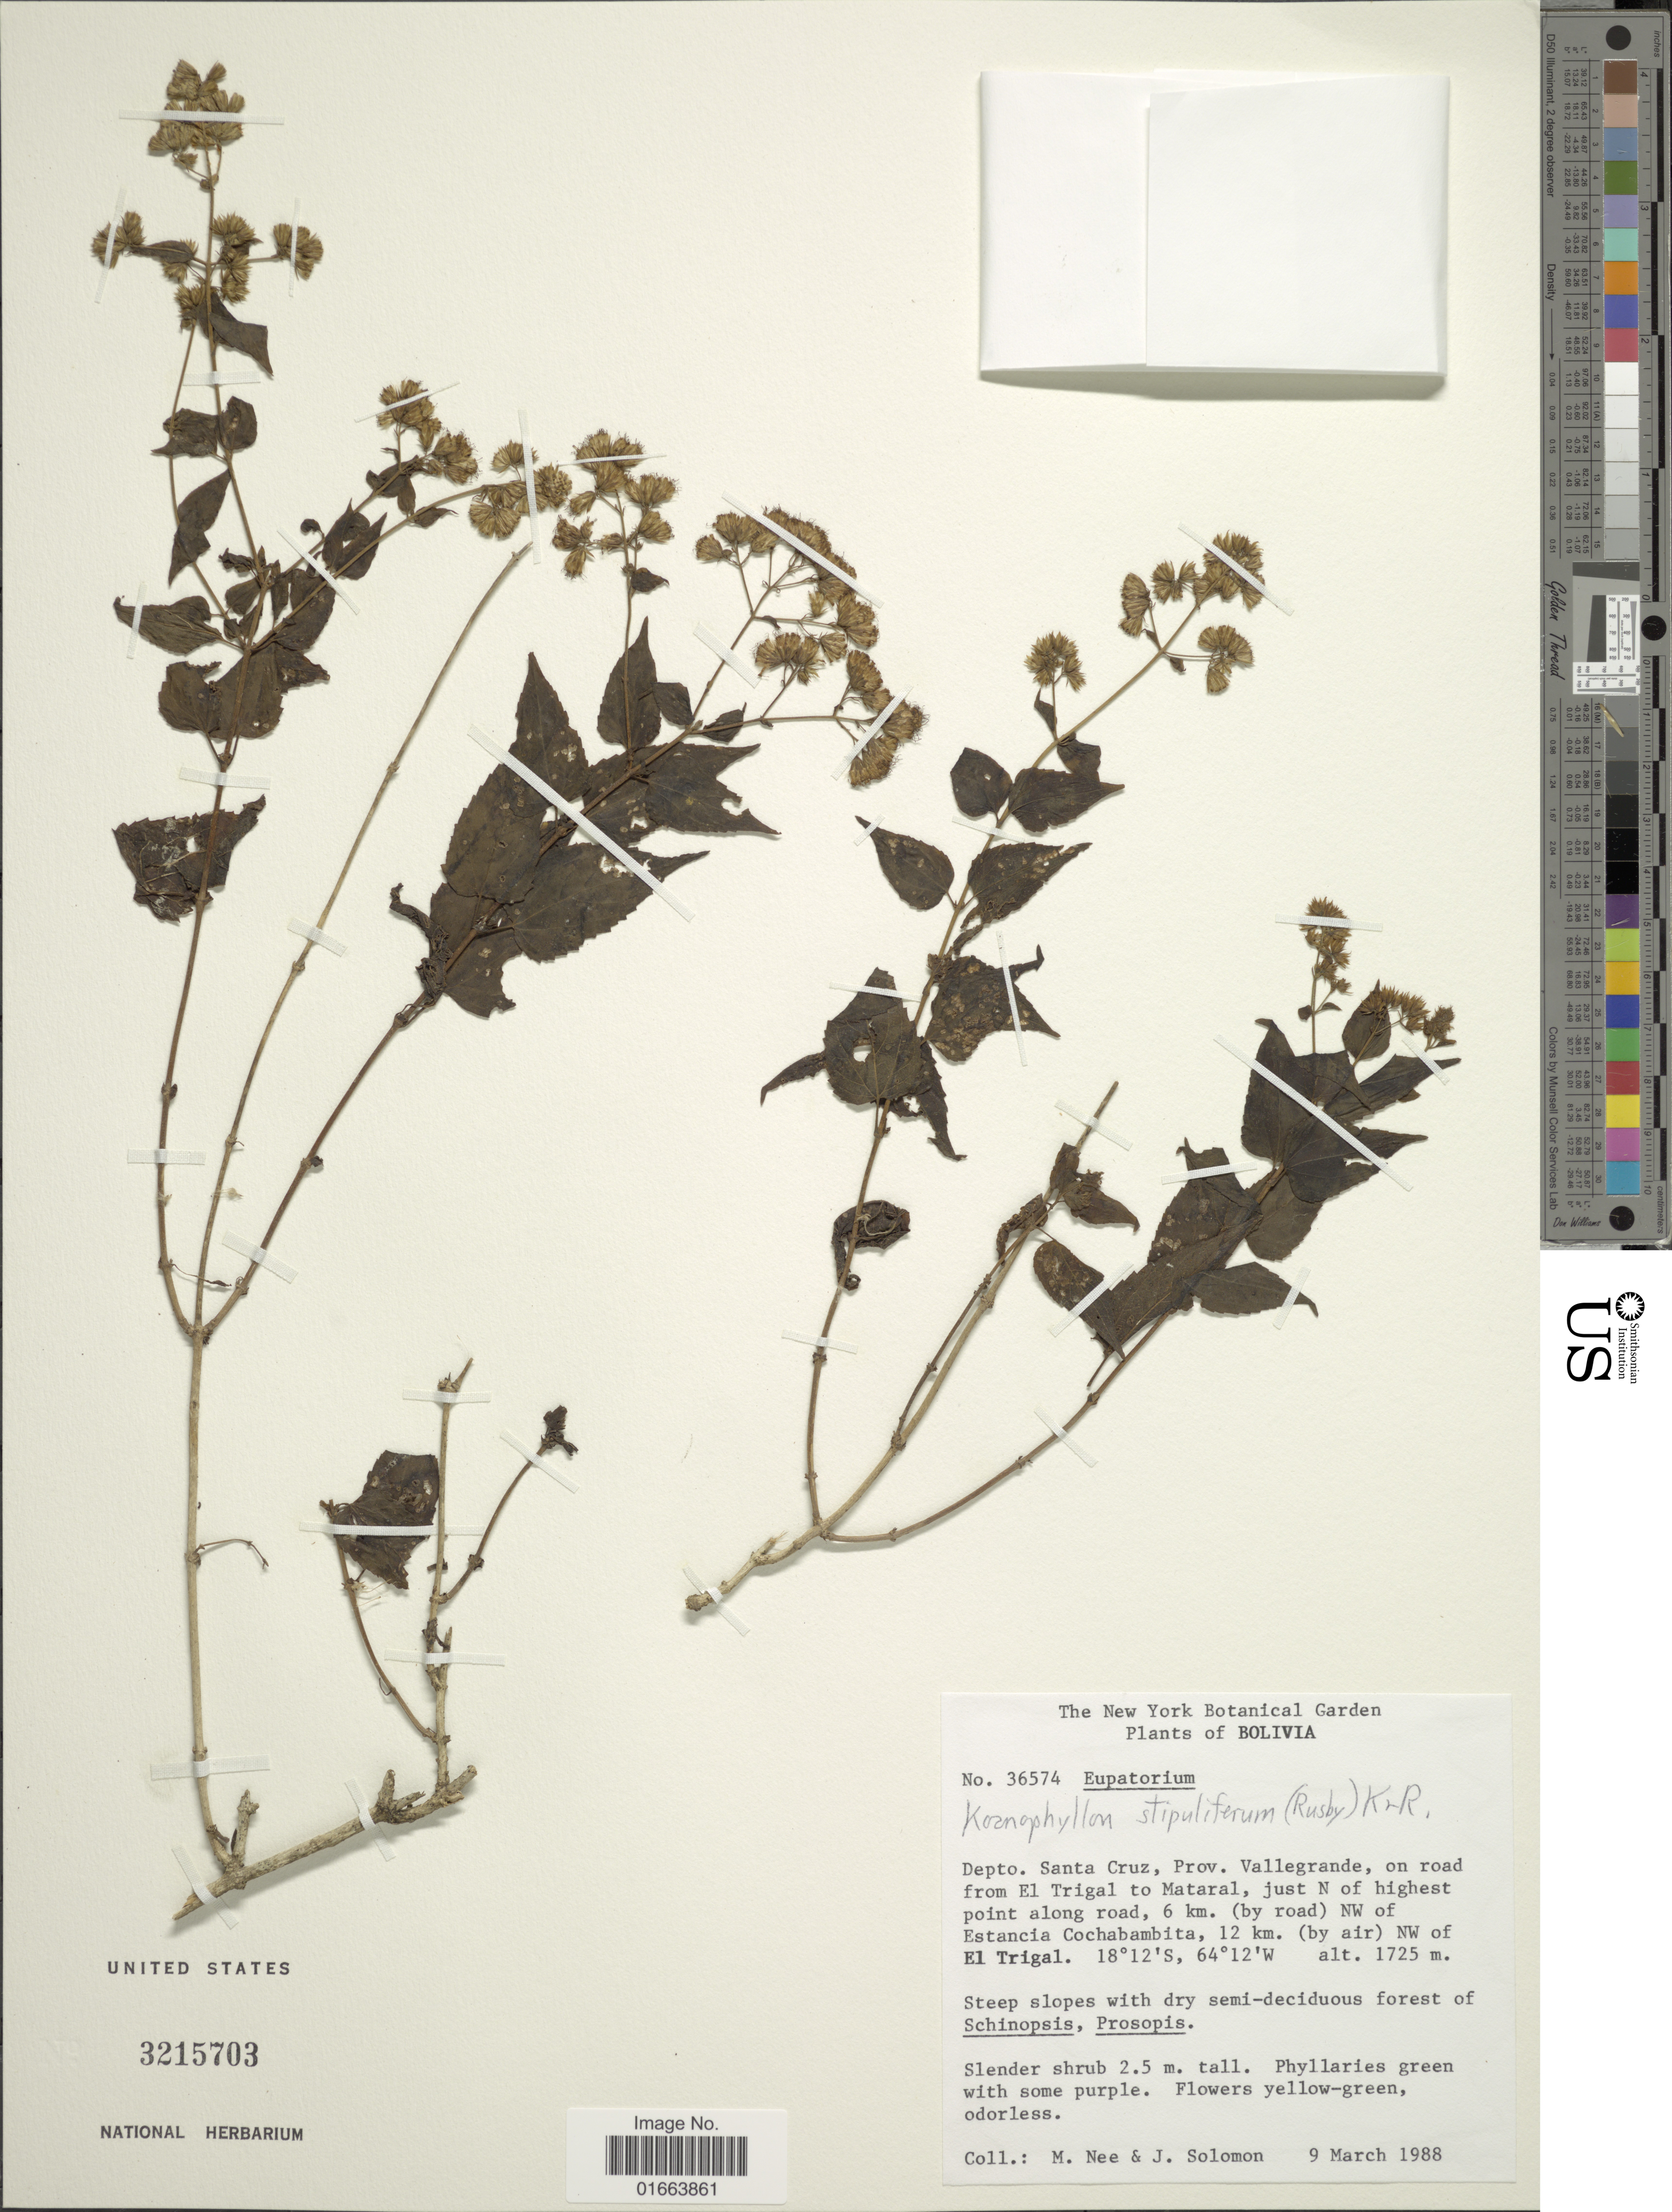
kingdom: Plantae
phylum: Tracheophyta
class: Magnoliopsida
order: Asterales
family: Asteraceae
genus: Koanophyllon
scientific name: Koanophyllon stipulifera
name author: (Rusby) R.M. King & H. Rob.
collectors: M. Nee & J. Solomon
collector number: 36574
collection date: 1988-03-09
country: Bolivia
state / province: Santa Cruz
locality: Prov. Vallegrande, on road from El Trigal to Mataral, just N of highest point along road, 6 km. (by road) NW of Estancia Cochabamba, 12 km (by air) NW of El Trigal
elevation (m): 1725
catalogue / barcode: US 3215703